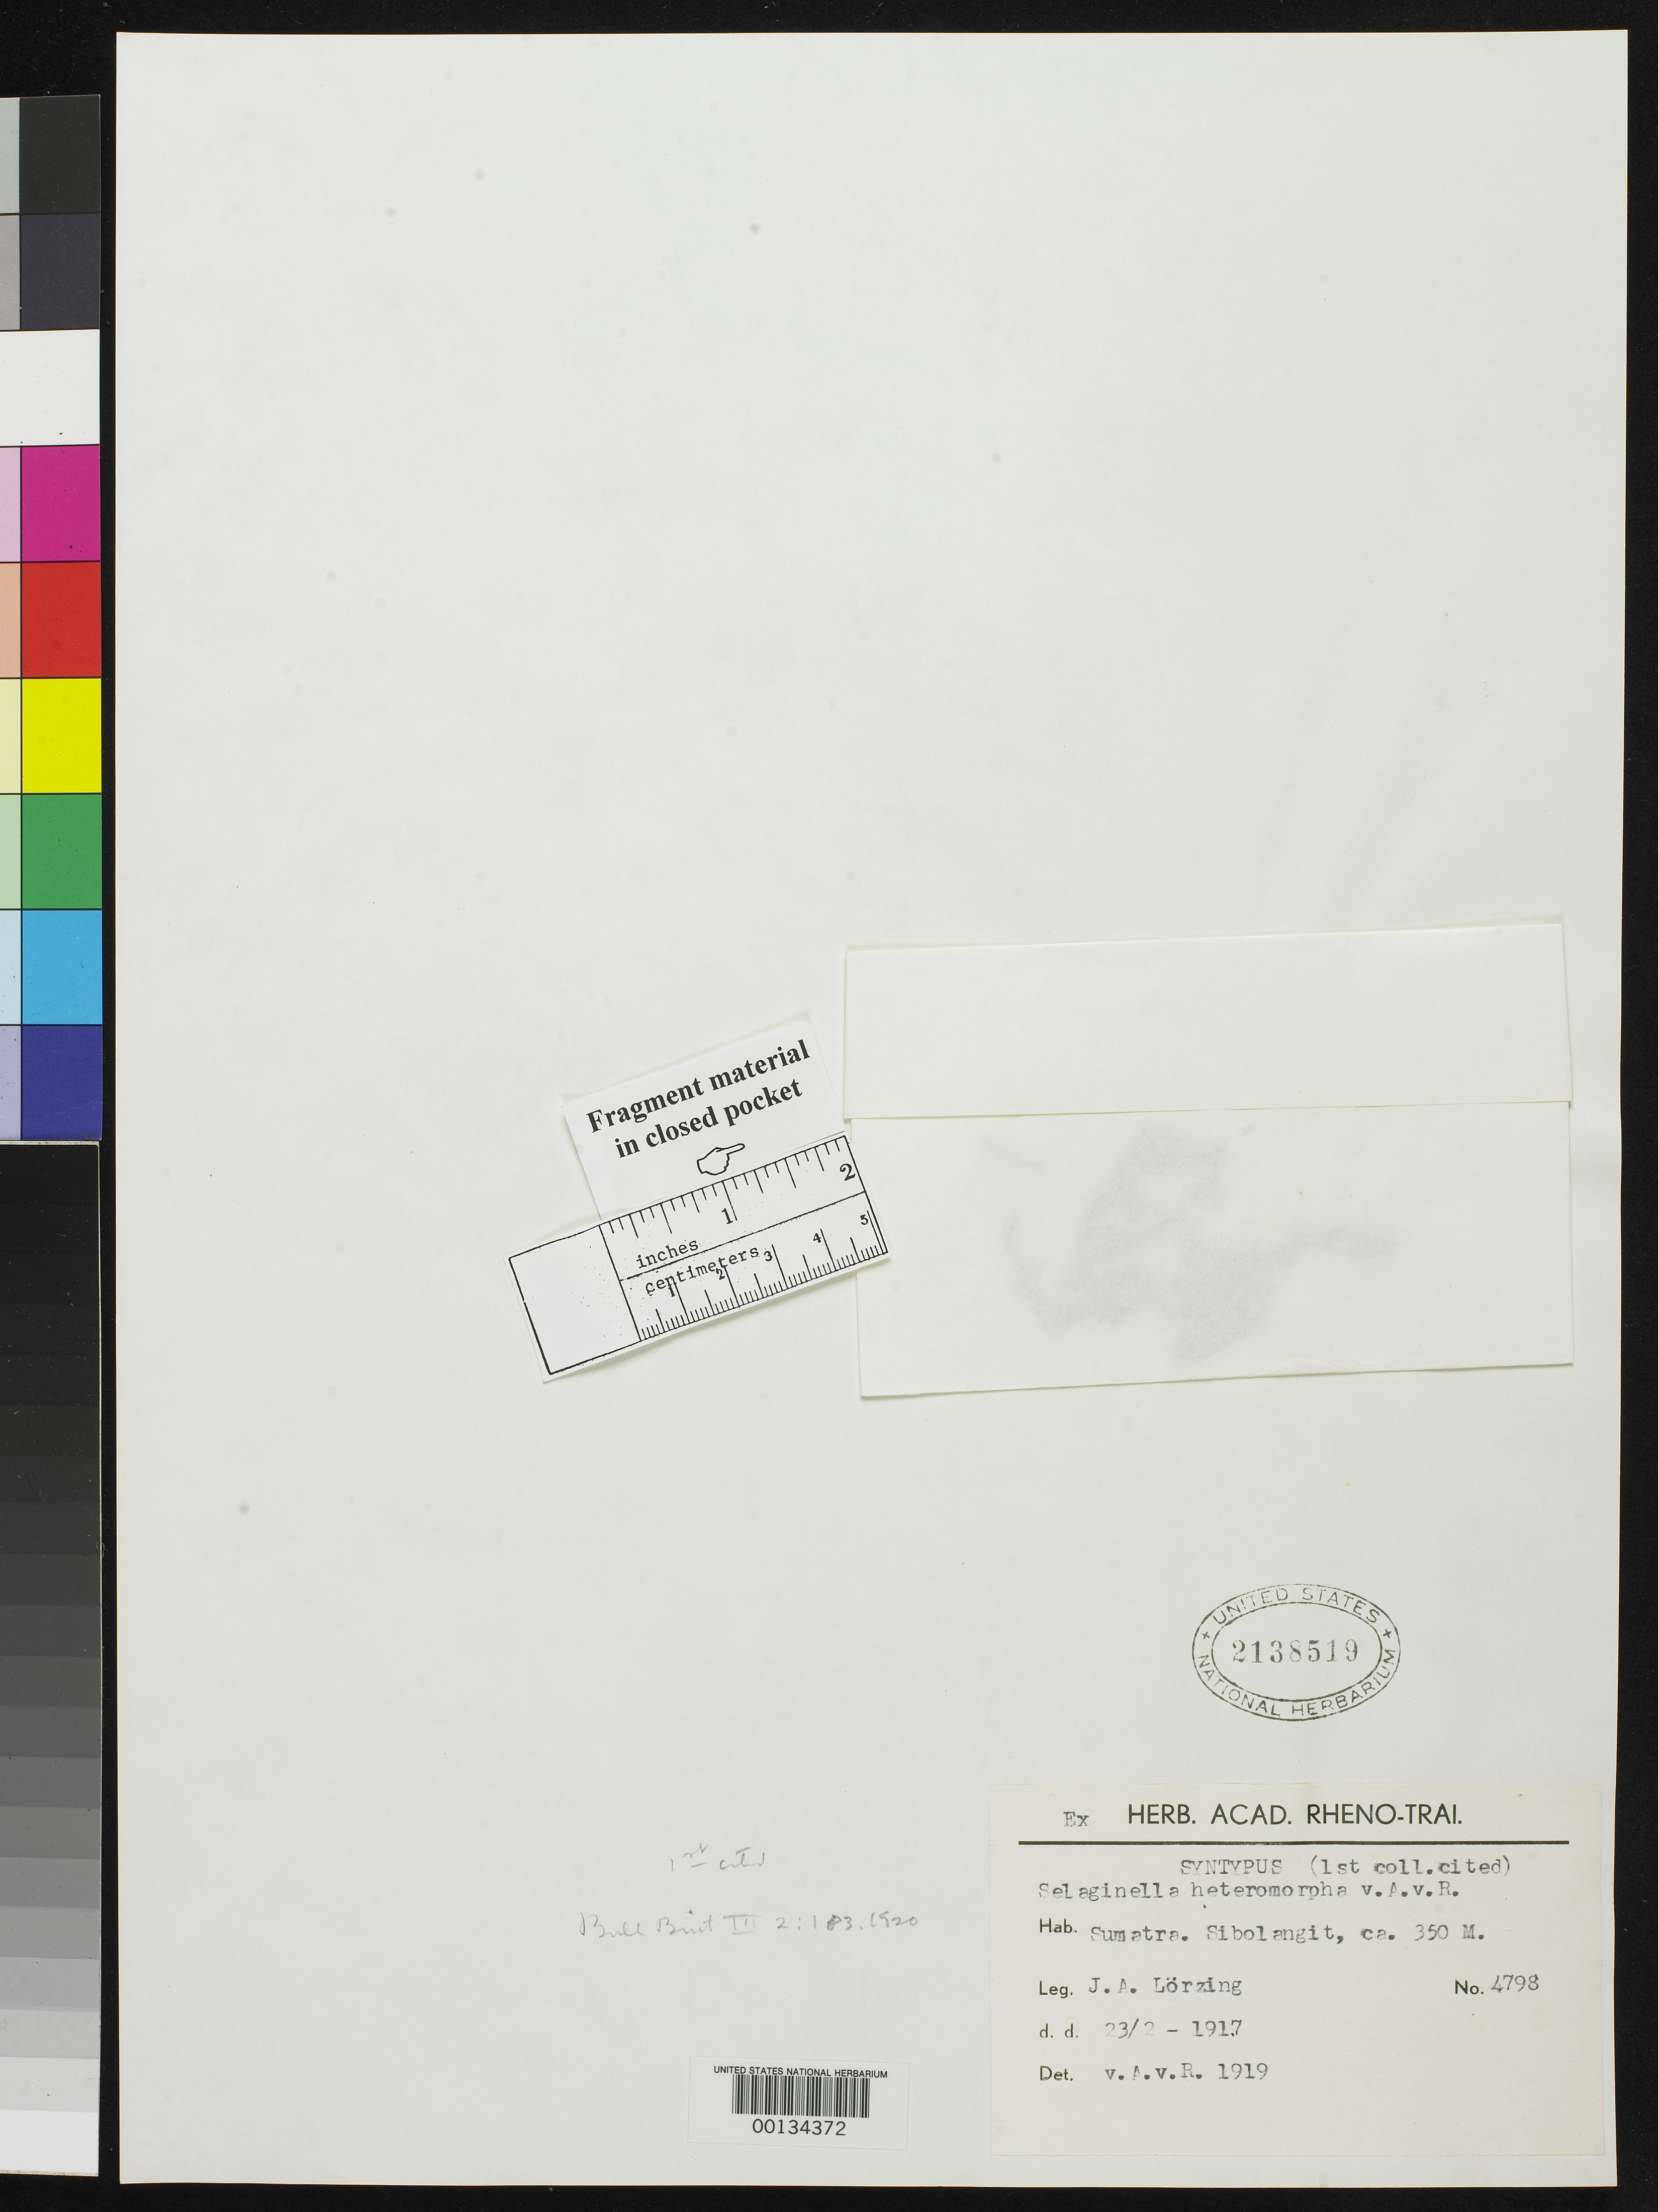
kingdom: Plantae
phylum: Tracheophyta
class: Lycopodiopsida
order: Selaginellales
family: Selaginellaceae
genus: Selaginella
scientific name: Selaginella heteromorpha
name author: Alderw.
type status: Syntype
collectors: J. Lorzing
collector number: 4798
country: Indonesia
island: Sumatra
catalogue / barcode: US 2138519